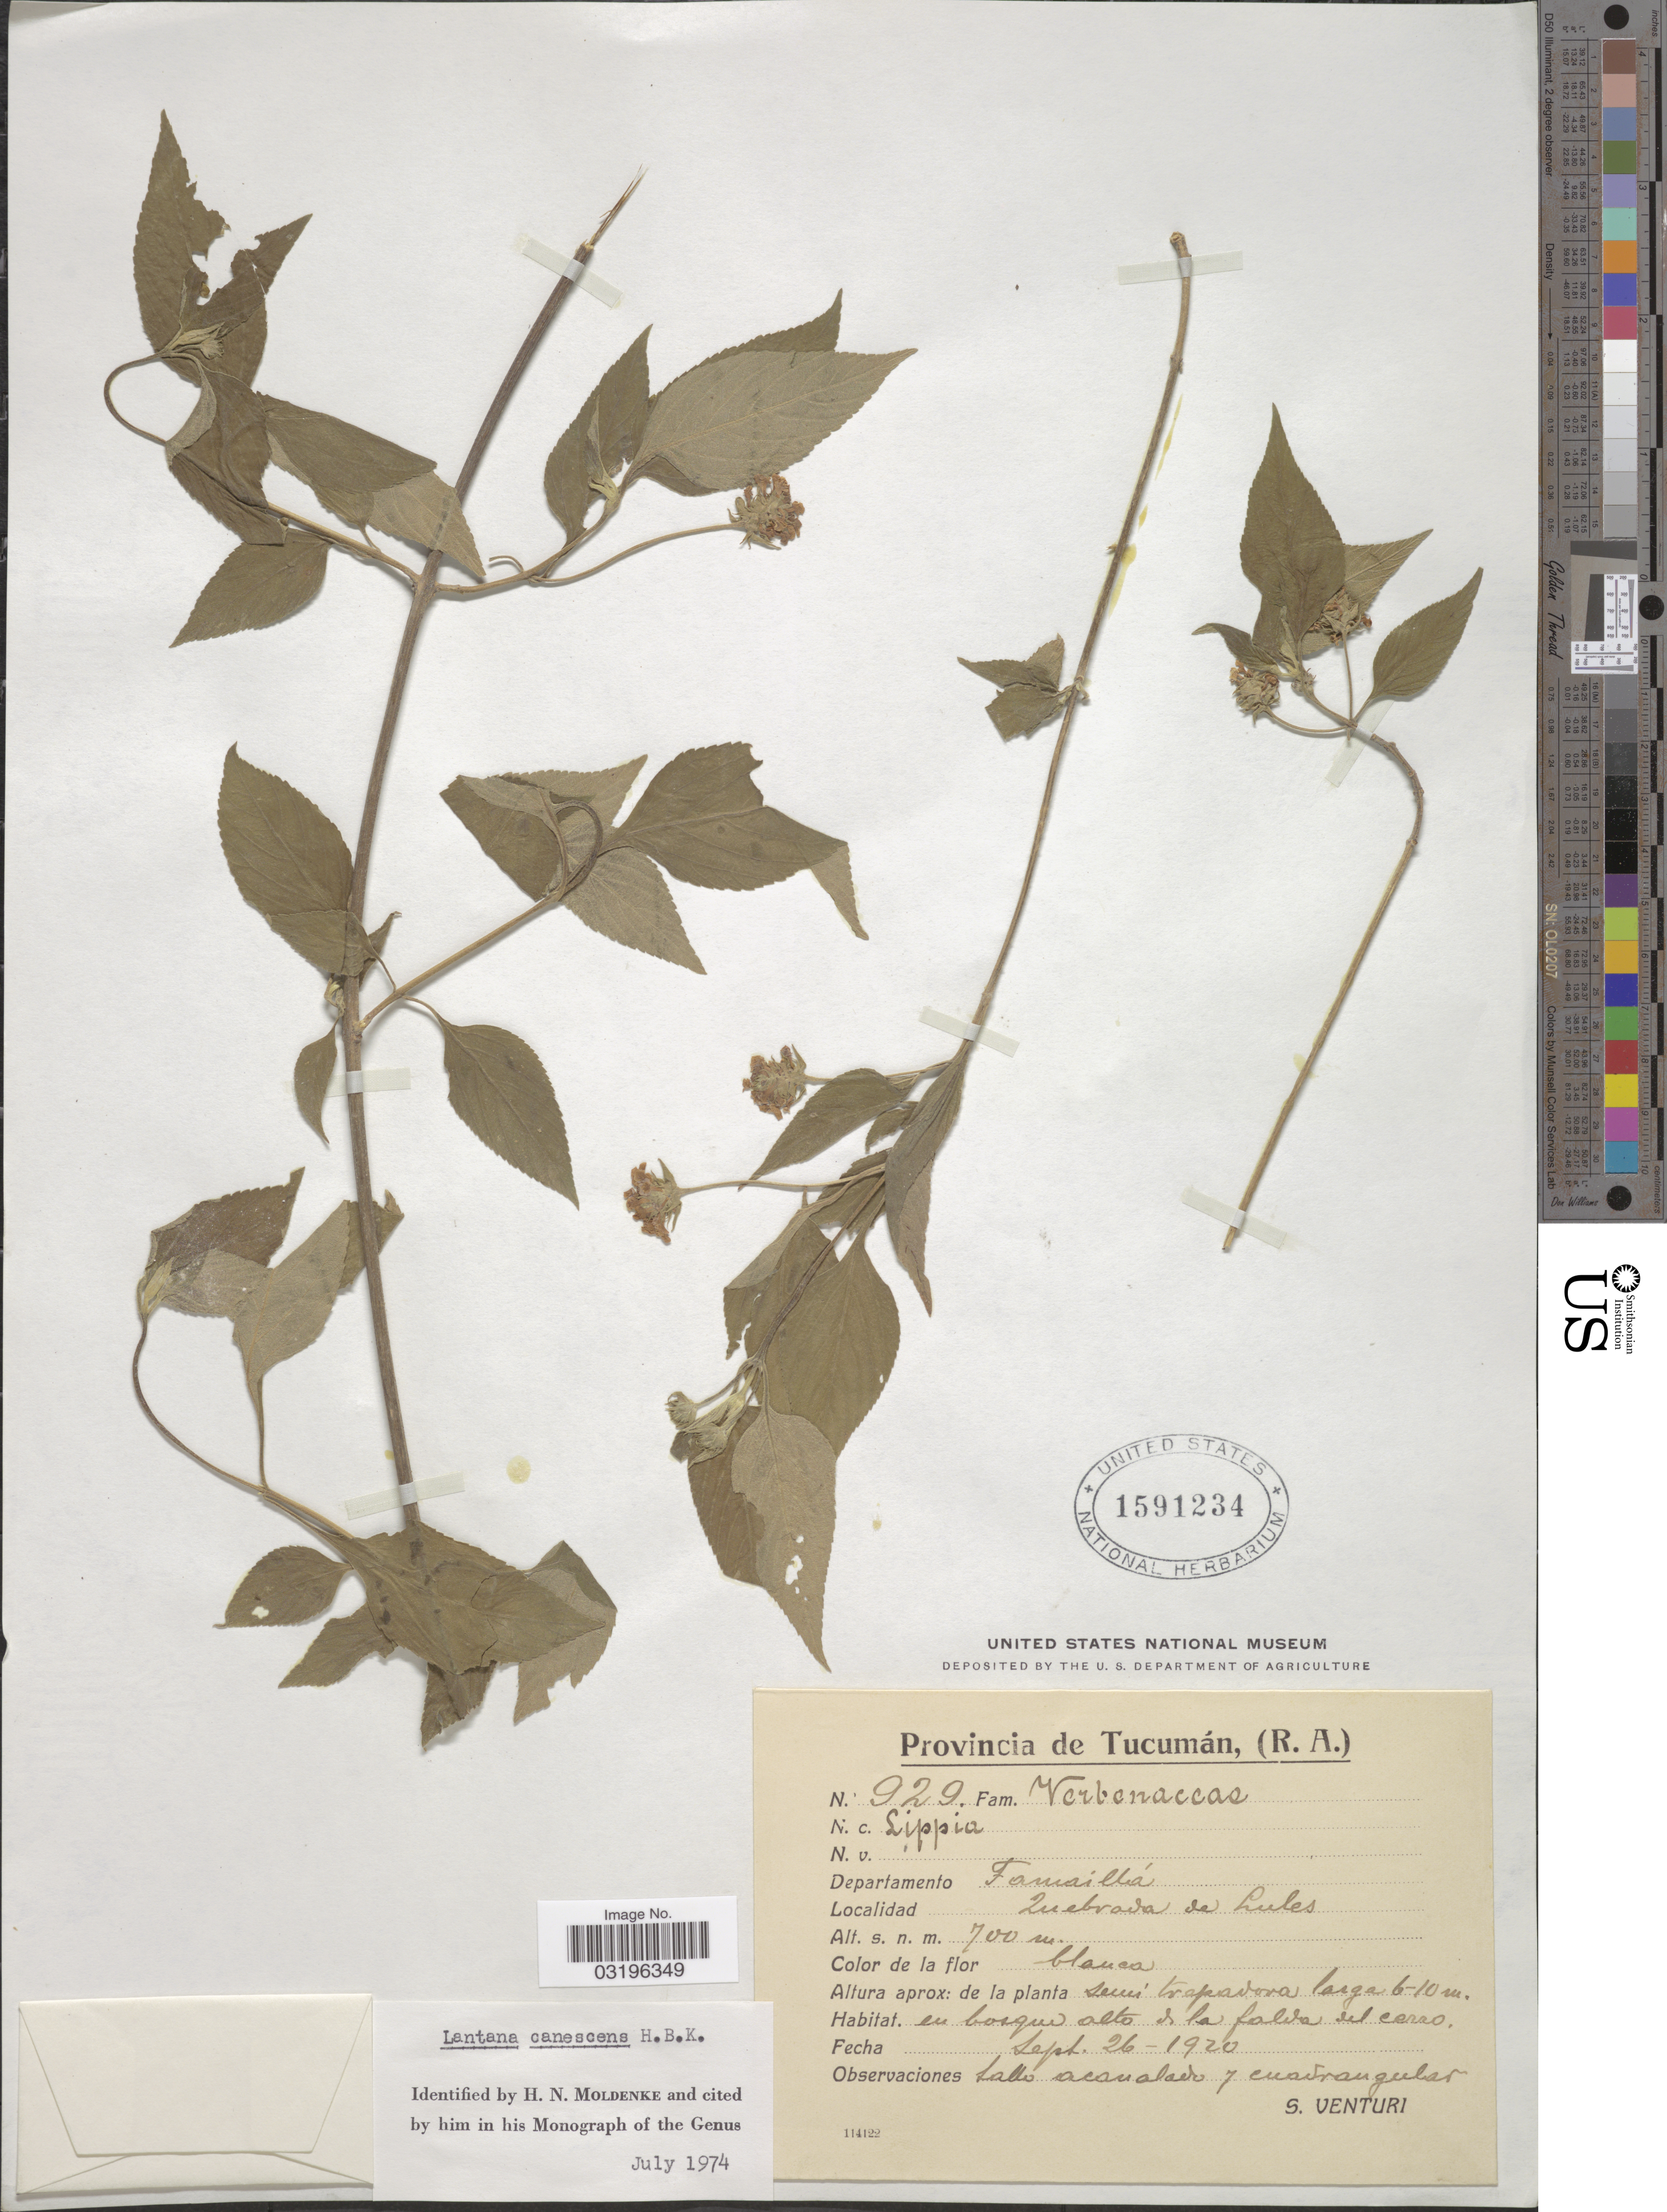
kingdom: Plantae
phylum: Tracheophyta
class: Magnoliopsida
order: Lamiales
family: Verbenaceae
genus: Lantana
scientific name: Lantana canescens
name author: Kunth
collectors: S. Venturi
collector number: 929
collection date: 1920-09-26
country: Argentina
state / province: Tucuman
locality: Departamento Famaillá. Quebrada de Lules.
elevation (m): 700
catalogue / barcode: US 1591234